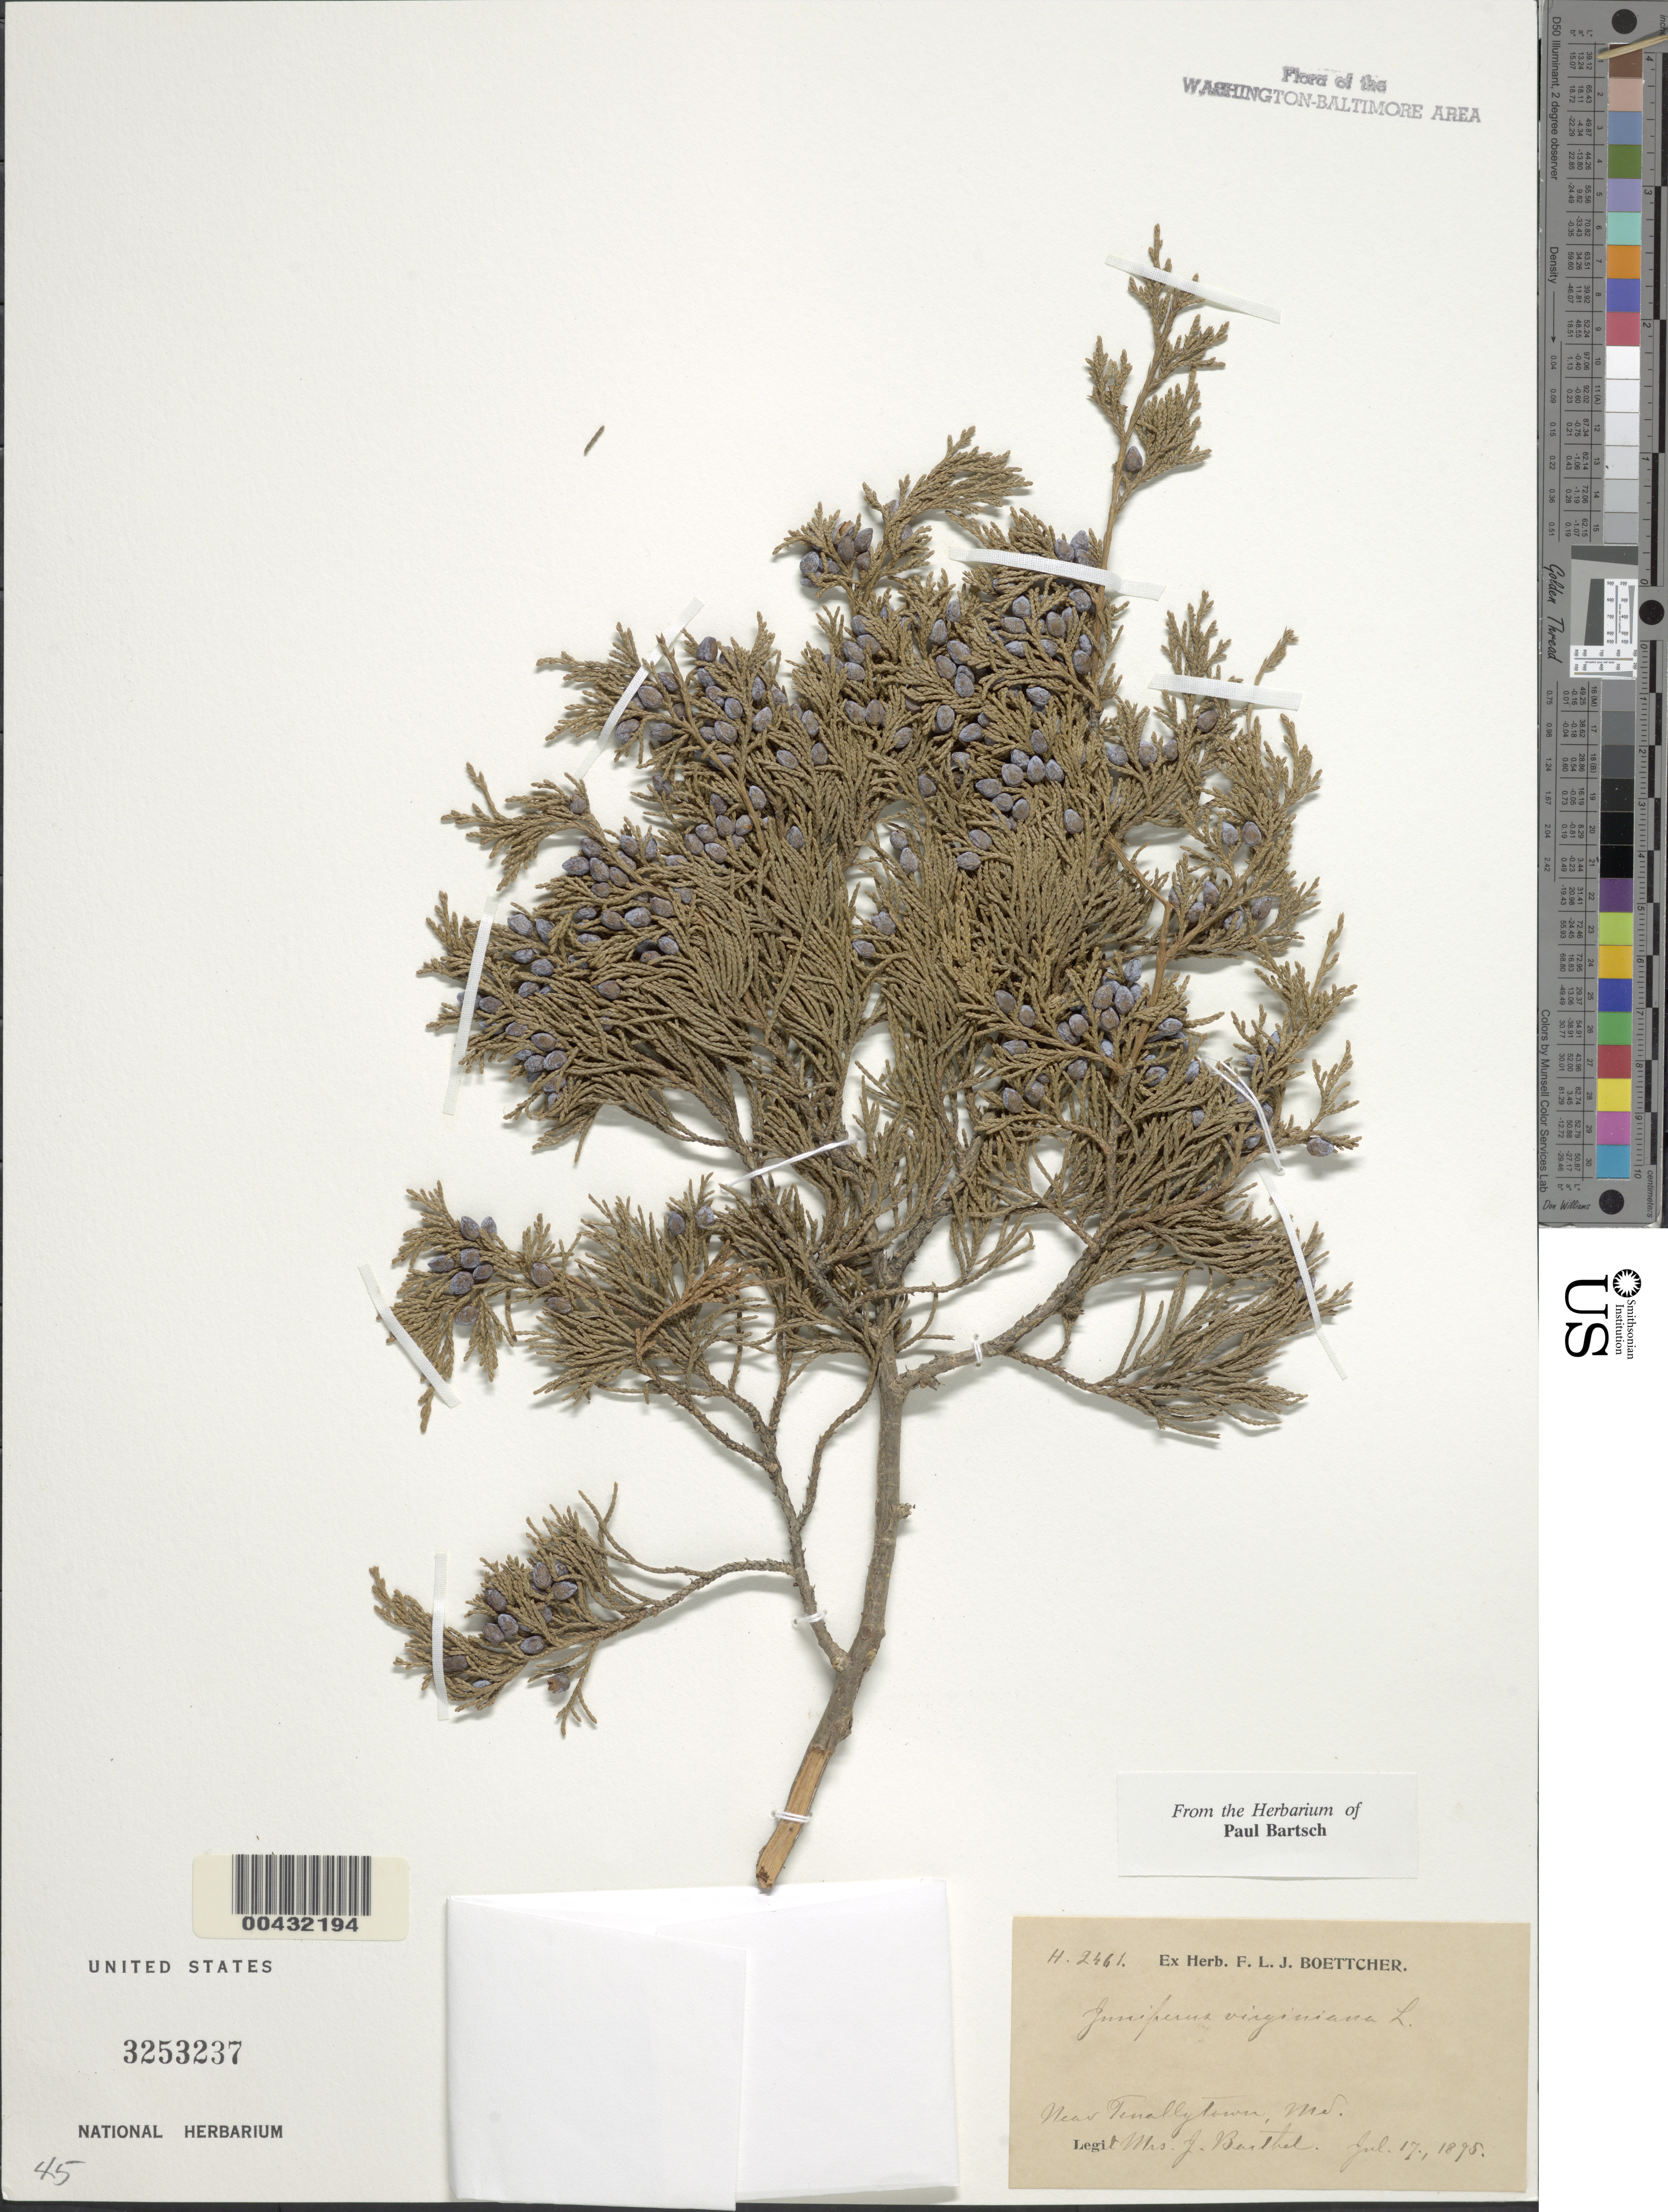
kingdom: Plantae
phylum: Tracheophyta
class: Pinopsida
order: Pinales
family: Cupressaceae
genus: Juniperus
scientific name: Juniperus virginiana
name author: L.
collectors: J. Barthel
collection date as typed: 17 Jul 1895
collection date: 1895-07-17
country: United States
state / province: District of Columbia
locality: Tenallytown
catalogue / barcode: US 3253237